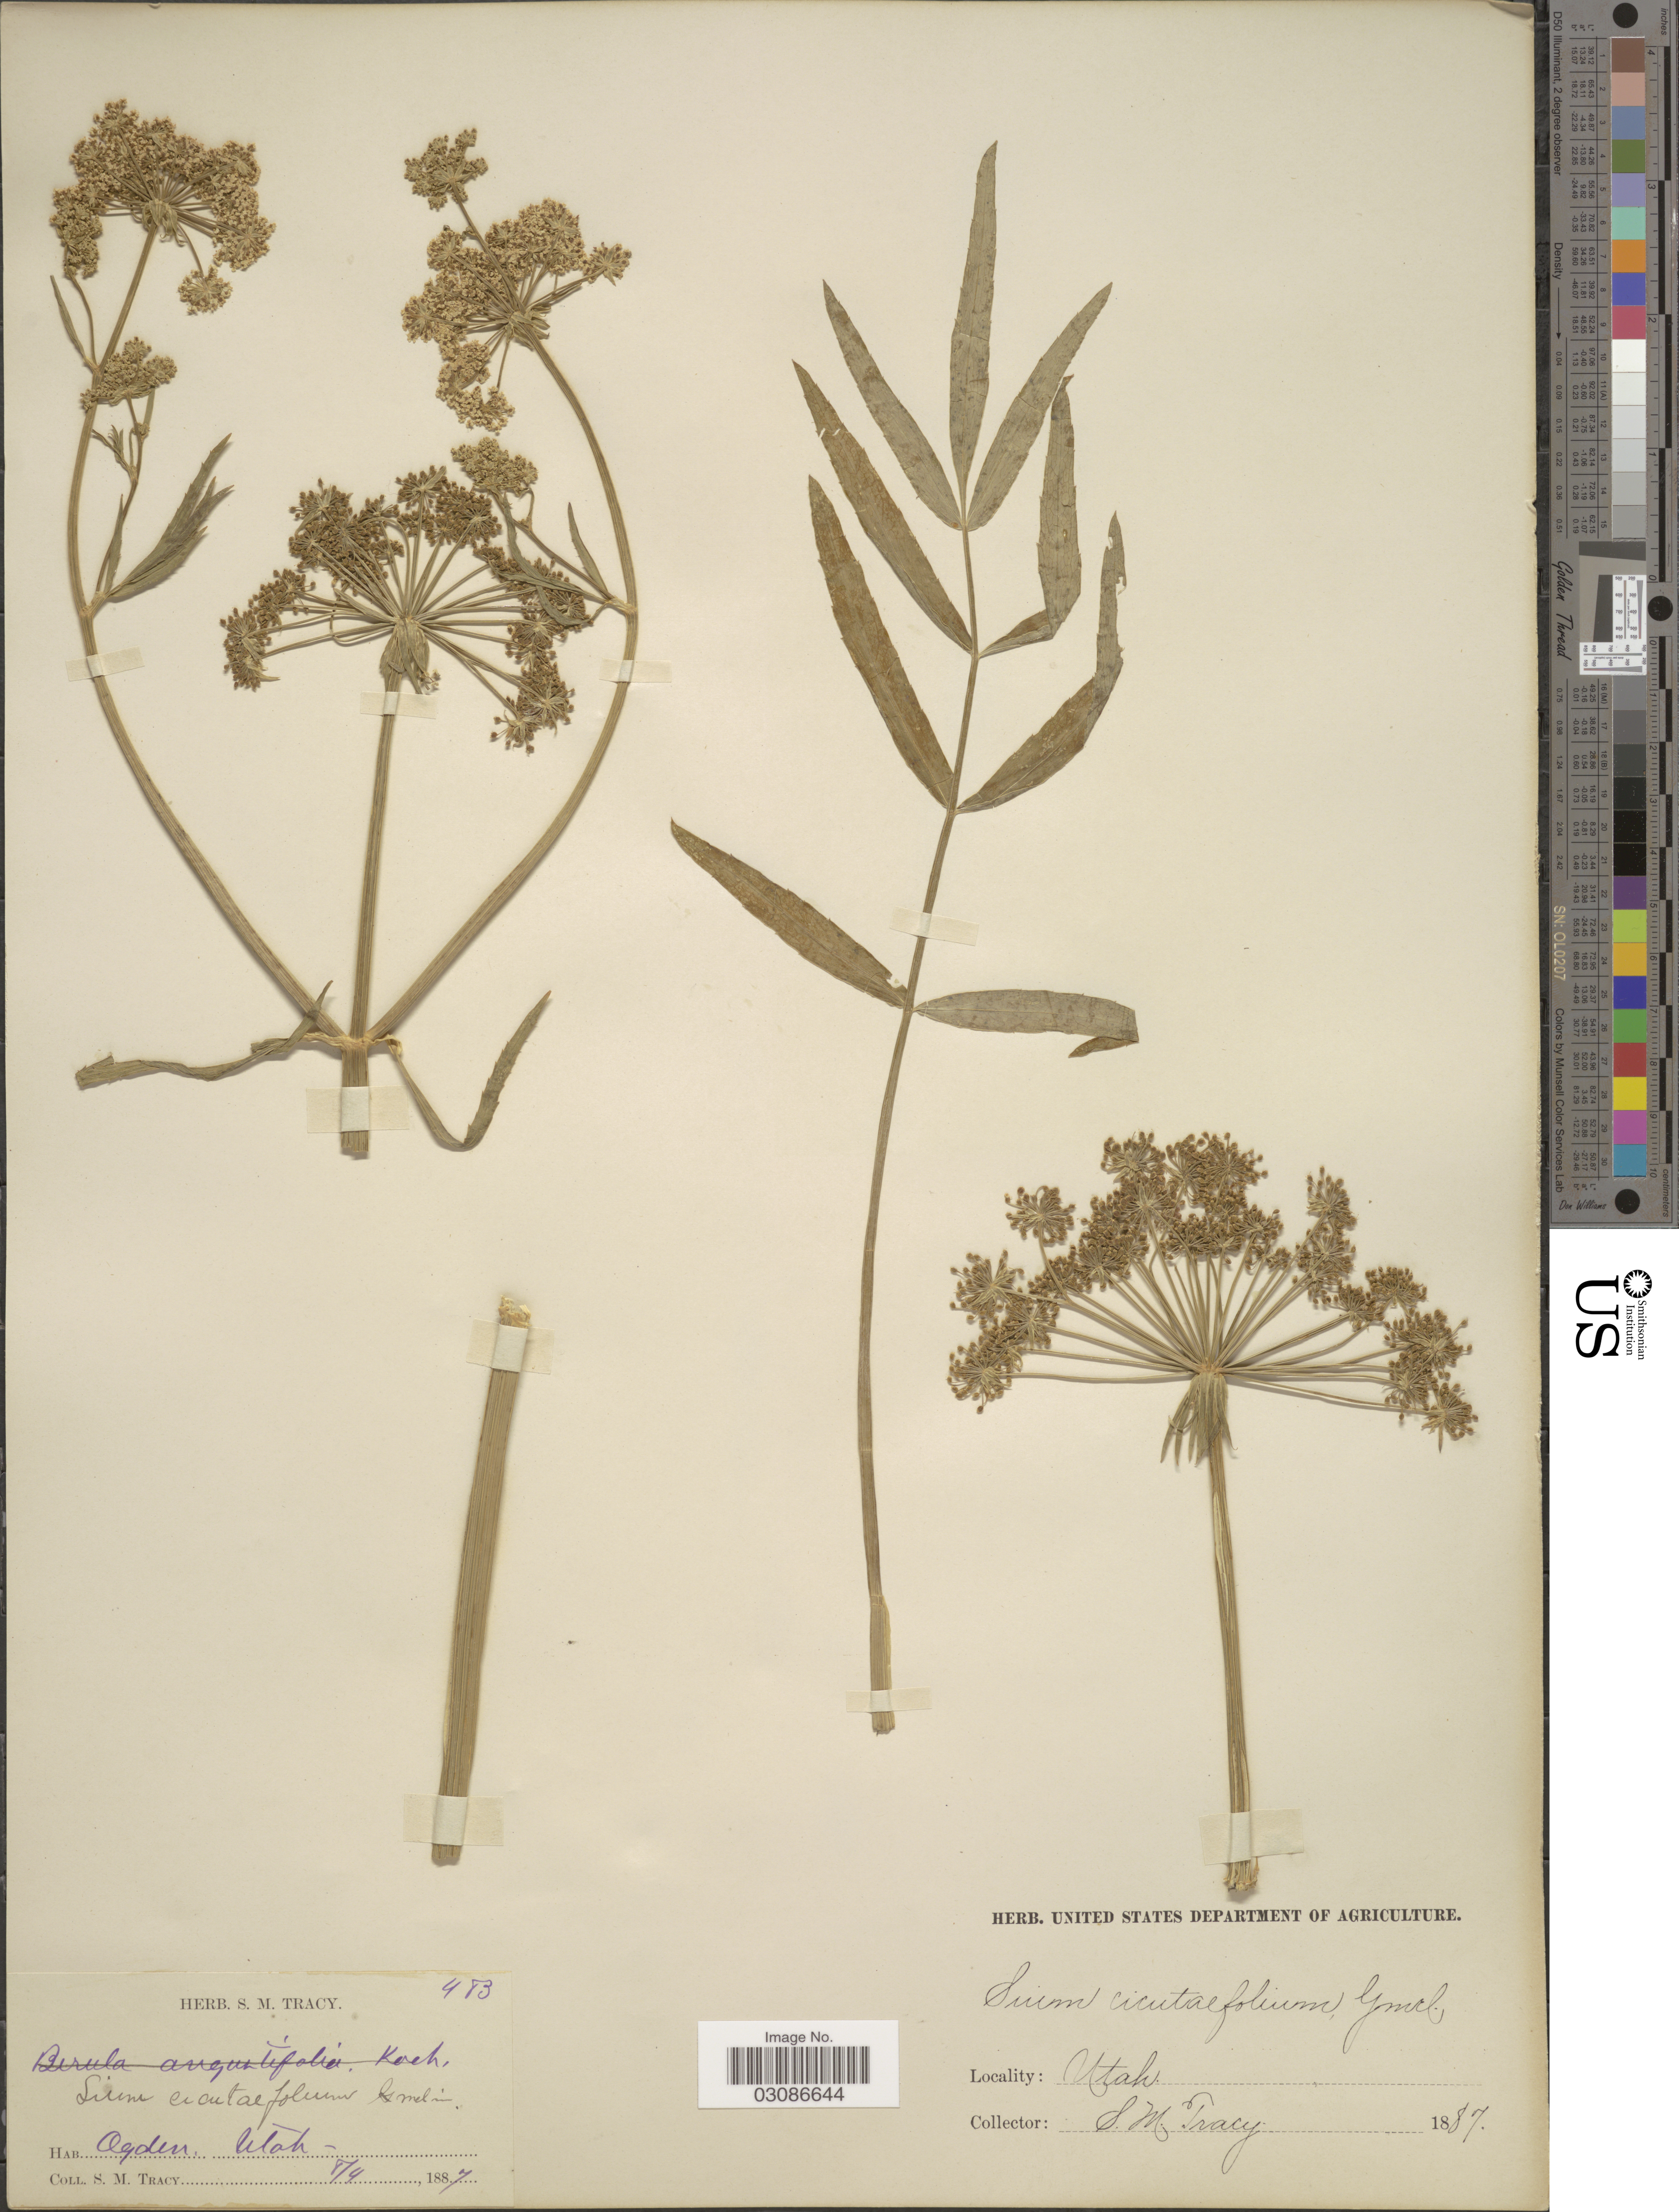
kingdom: Plantae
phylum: Tracheophyta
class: Magnoliopsida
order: Apiales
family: Apiaceae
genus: Sium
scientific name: Sium suave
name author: Walter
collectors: S. M. Tracy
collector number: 483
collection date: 1887-08-04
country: United States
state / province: Utah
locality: Ogden.